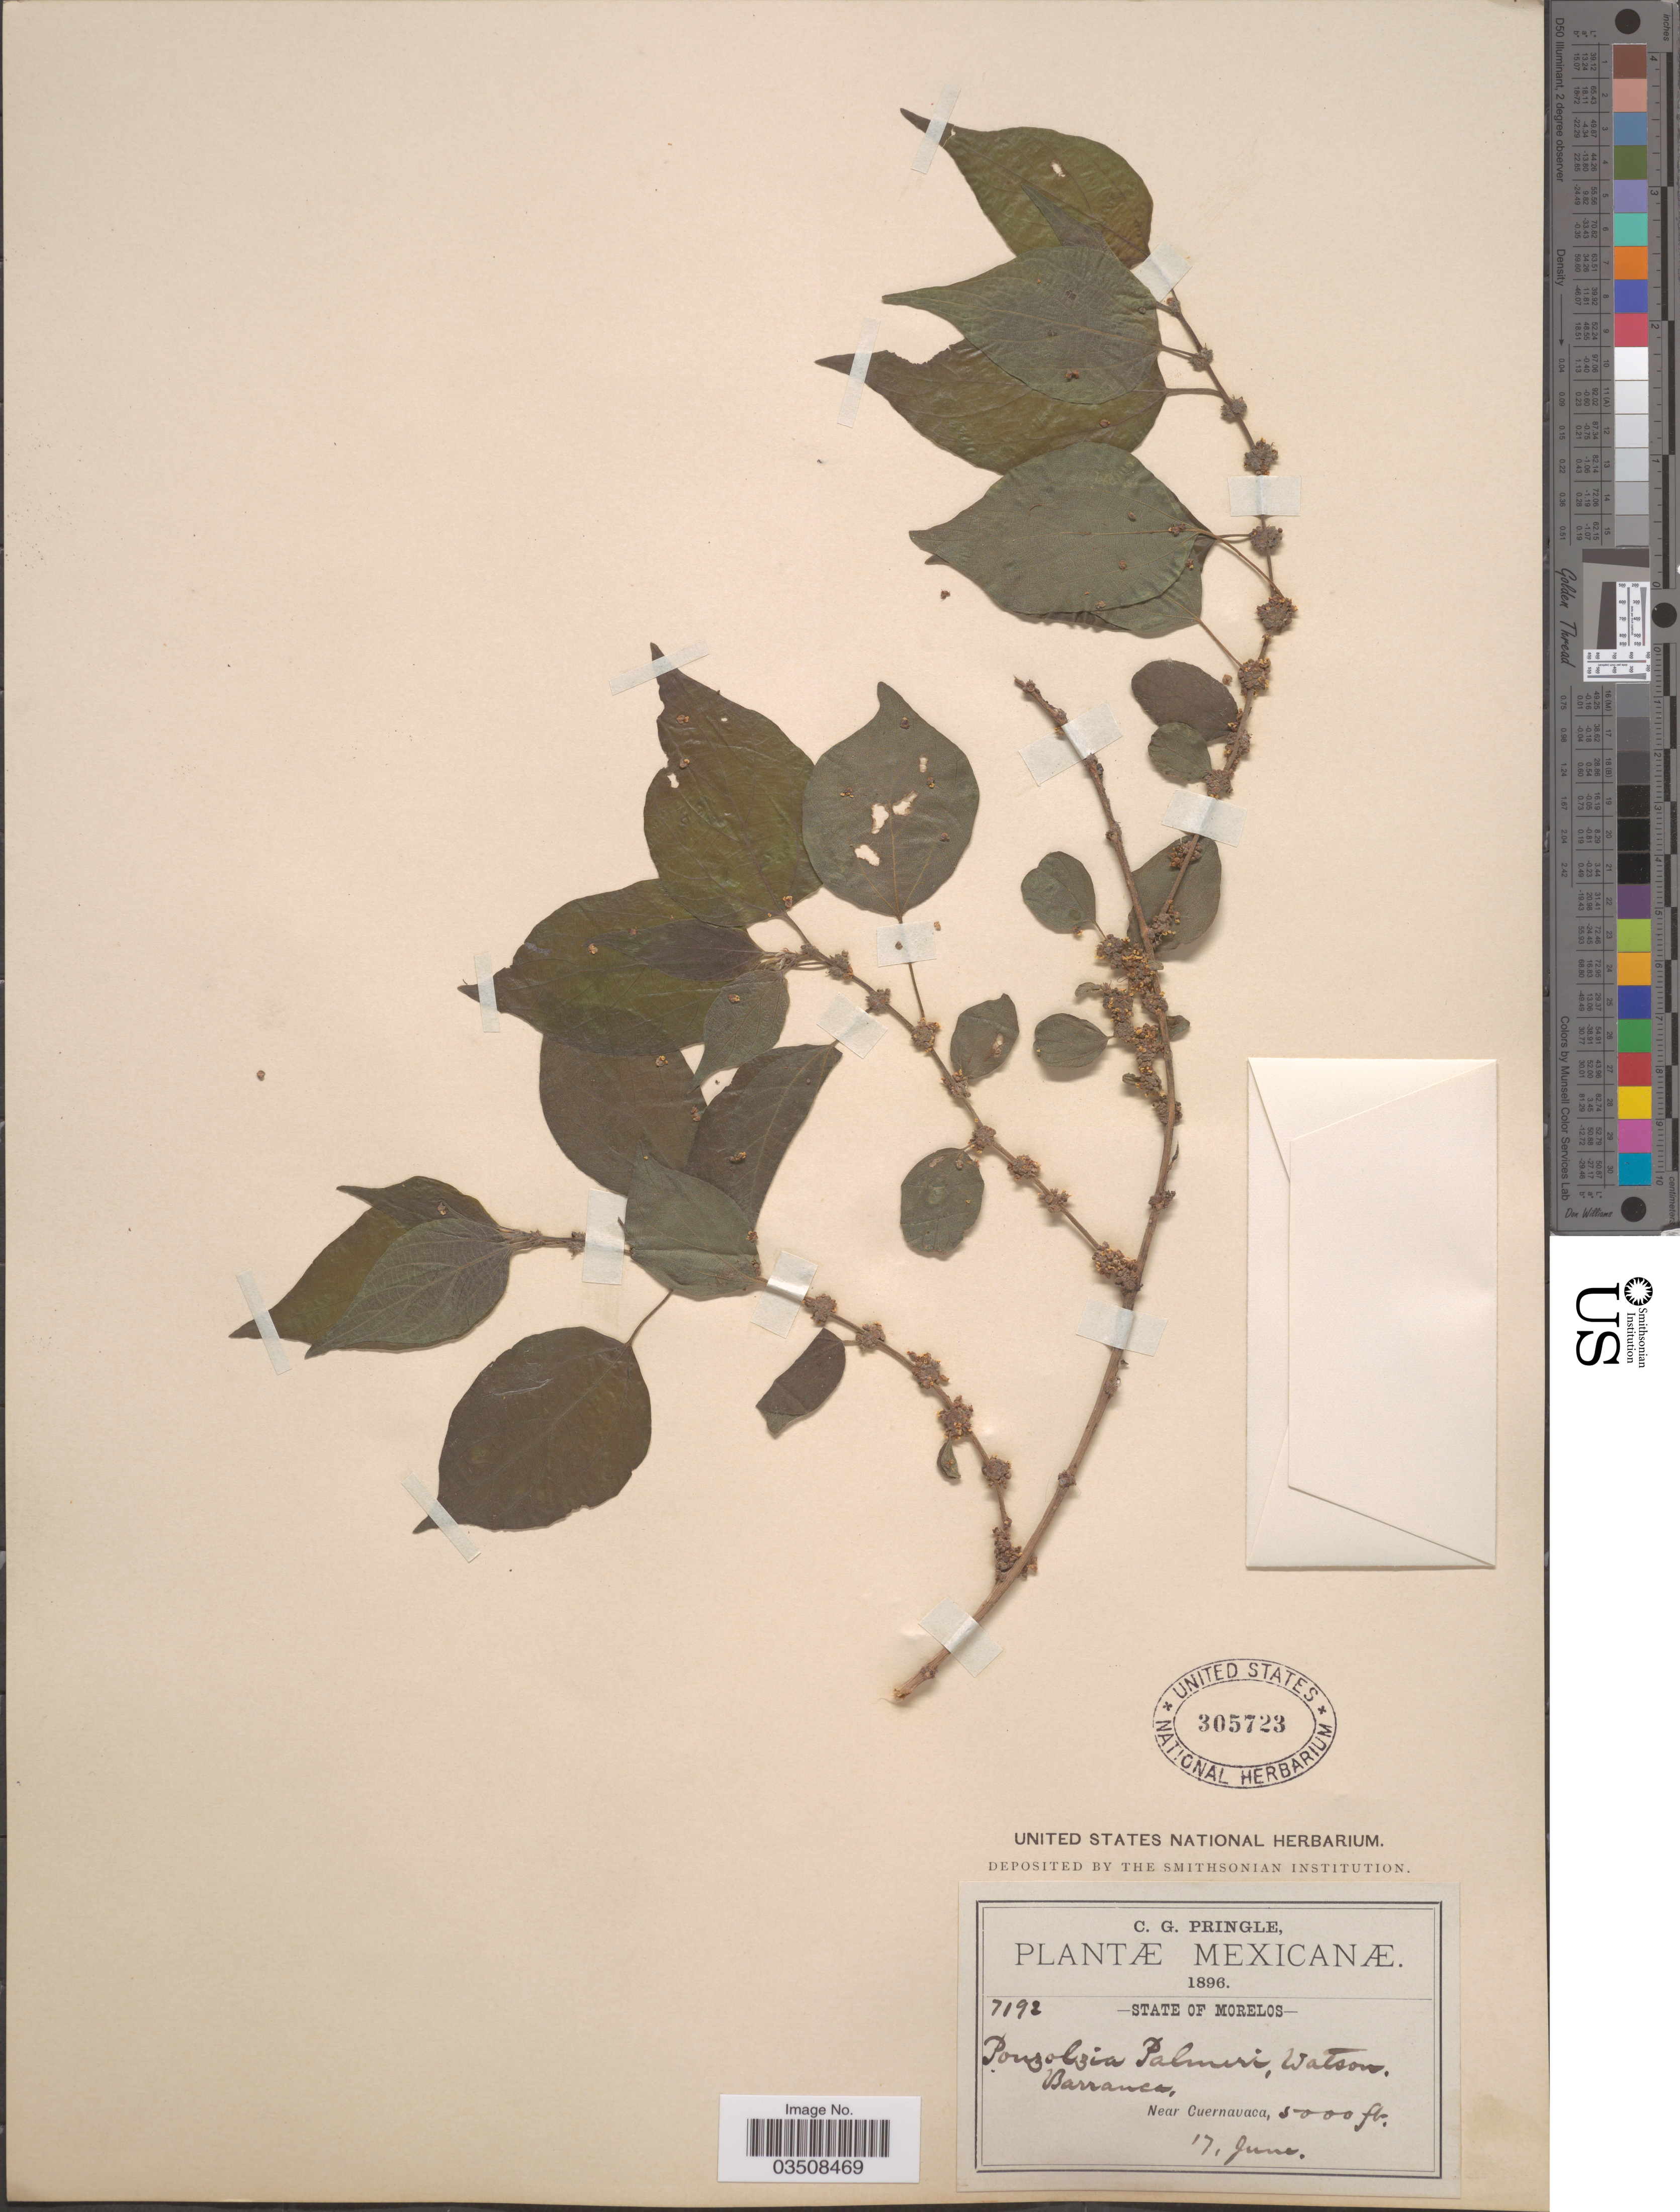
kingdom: Plantae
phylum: Tracheophyta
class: Magnoliopsida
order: Rosales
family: Urticaceae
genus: Pouzolzia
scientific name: Pouzolzia palmeri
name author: S. Watson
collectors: C. G. Pringle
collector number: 7192*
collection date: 1896-06-17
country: Mexico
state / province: Morelos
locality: Barranca, Near Cuernavaca.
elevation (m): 1524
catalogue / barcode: US 305723